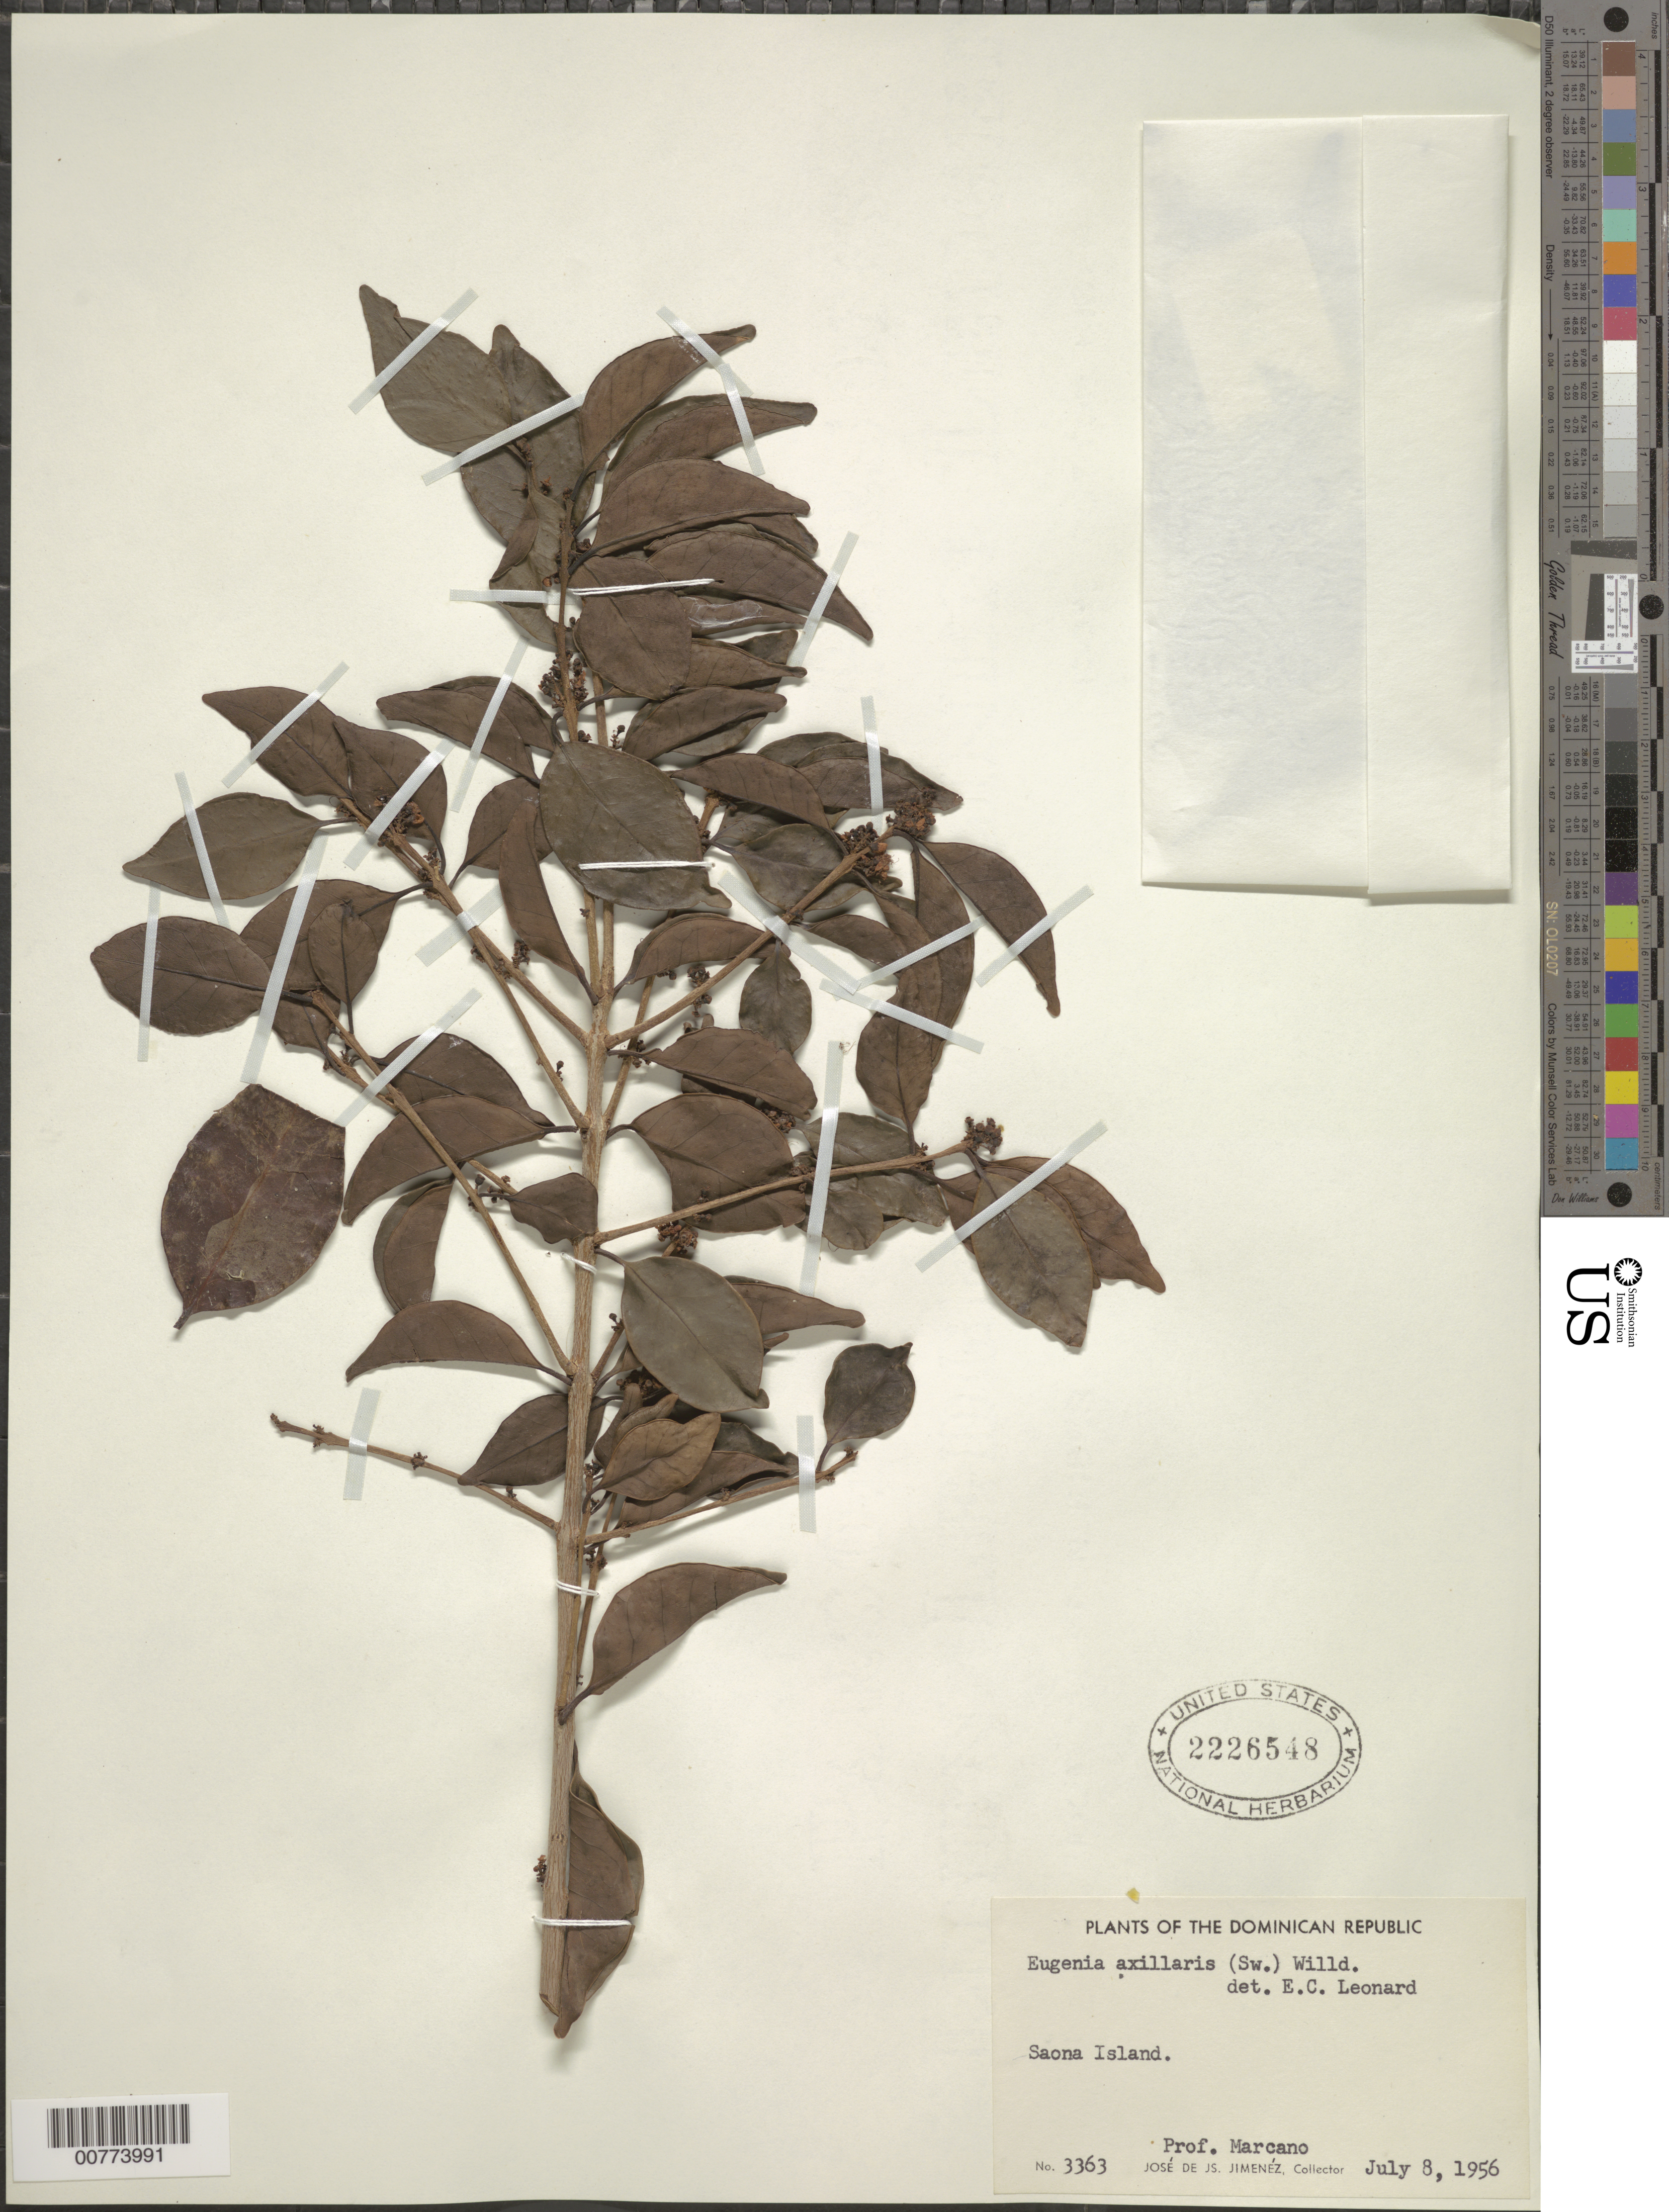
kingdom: Plantae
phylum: Tracheophyta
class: Magnoliopsida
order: Myrtales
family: Myrtaceae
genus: Eugenia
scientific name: Eugenia axillaris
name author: (Sw.) Willd.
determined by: Leonard, Emery C., (US)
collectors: E. J. Marcano F.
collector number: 3363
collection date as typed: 08 Jul 1956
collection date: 1956-07-08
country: Dominican Republic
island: Hispaniola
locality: Saona Island.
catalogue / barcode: US 2226548